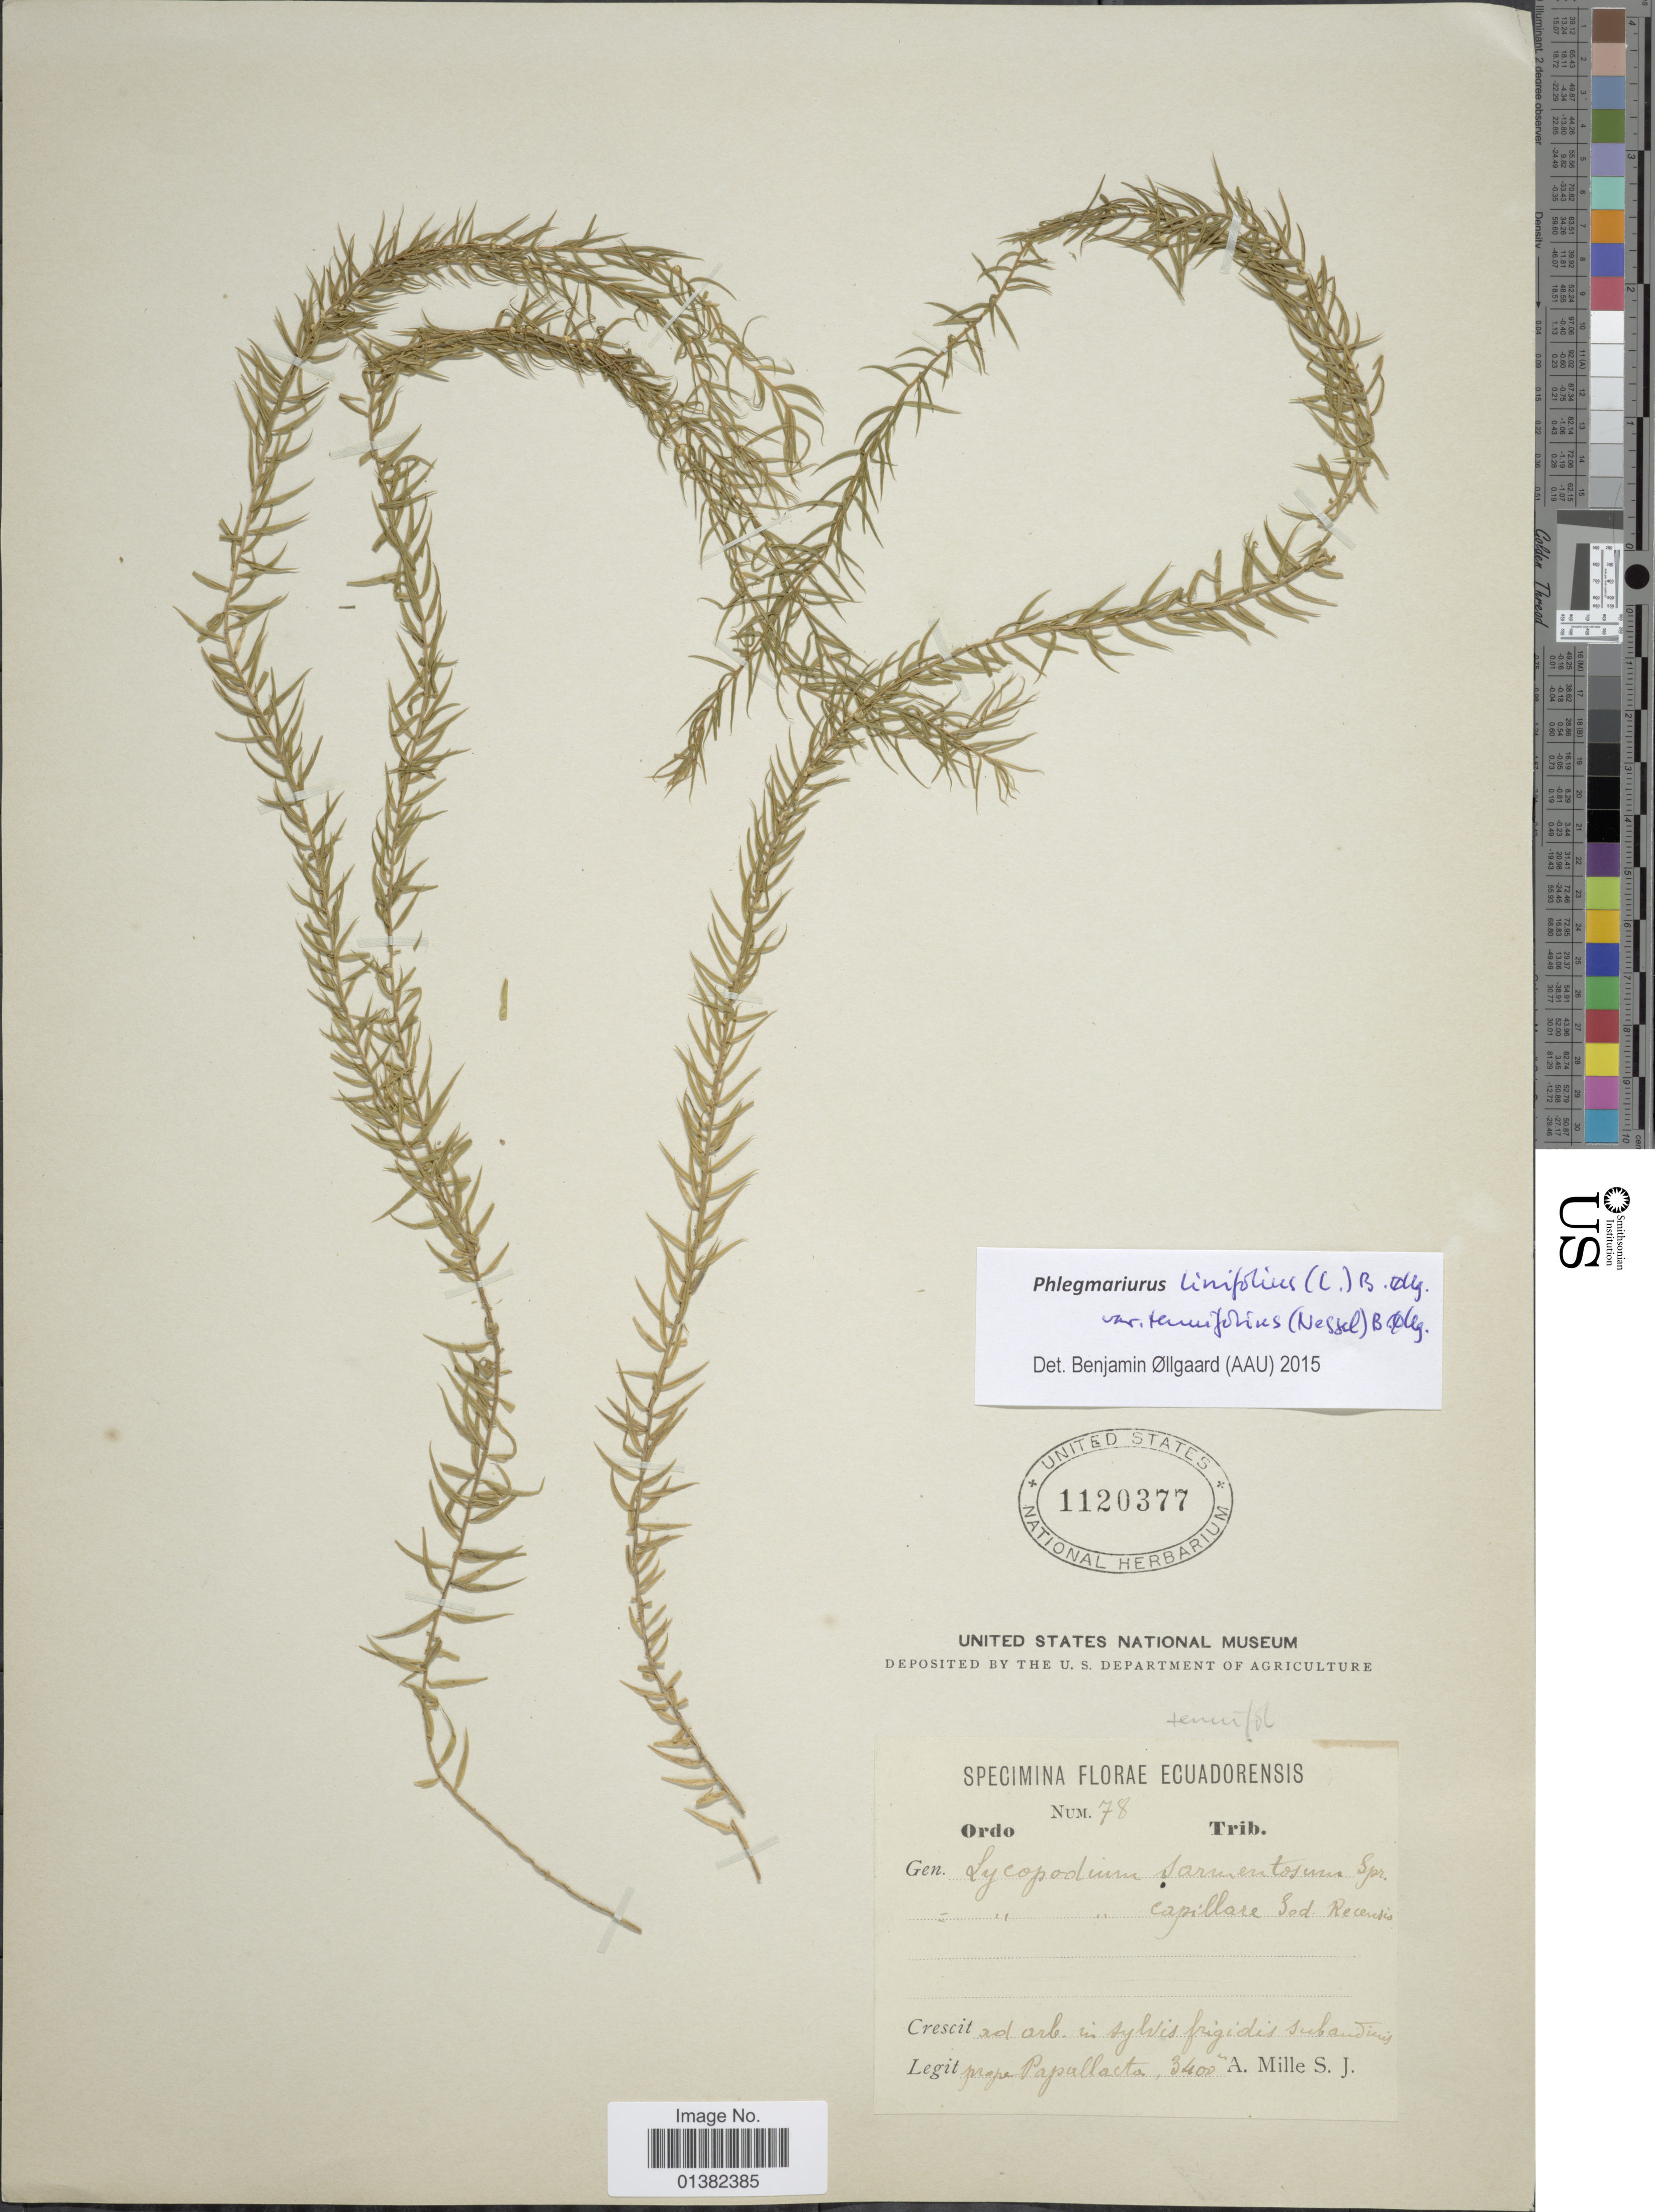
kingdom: Plantae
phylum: Tracheophyta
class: Lycopodiopsida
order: Lycopodiales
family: Lycopodiaceae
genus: Phlegmariurus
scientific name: Phlegmariurus linifolius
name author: (L.) B. Øllg.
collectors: A. Mille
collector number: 78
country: Ecuador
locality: Ad arb. in sylvis frigidis subandinis, prope Papallacta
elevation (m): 3400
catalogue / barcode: US 1120377